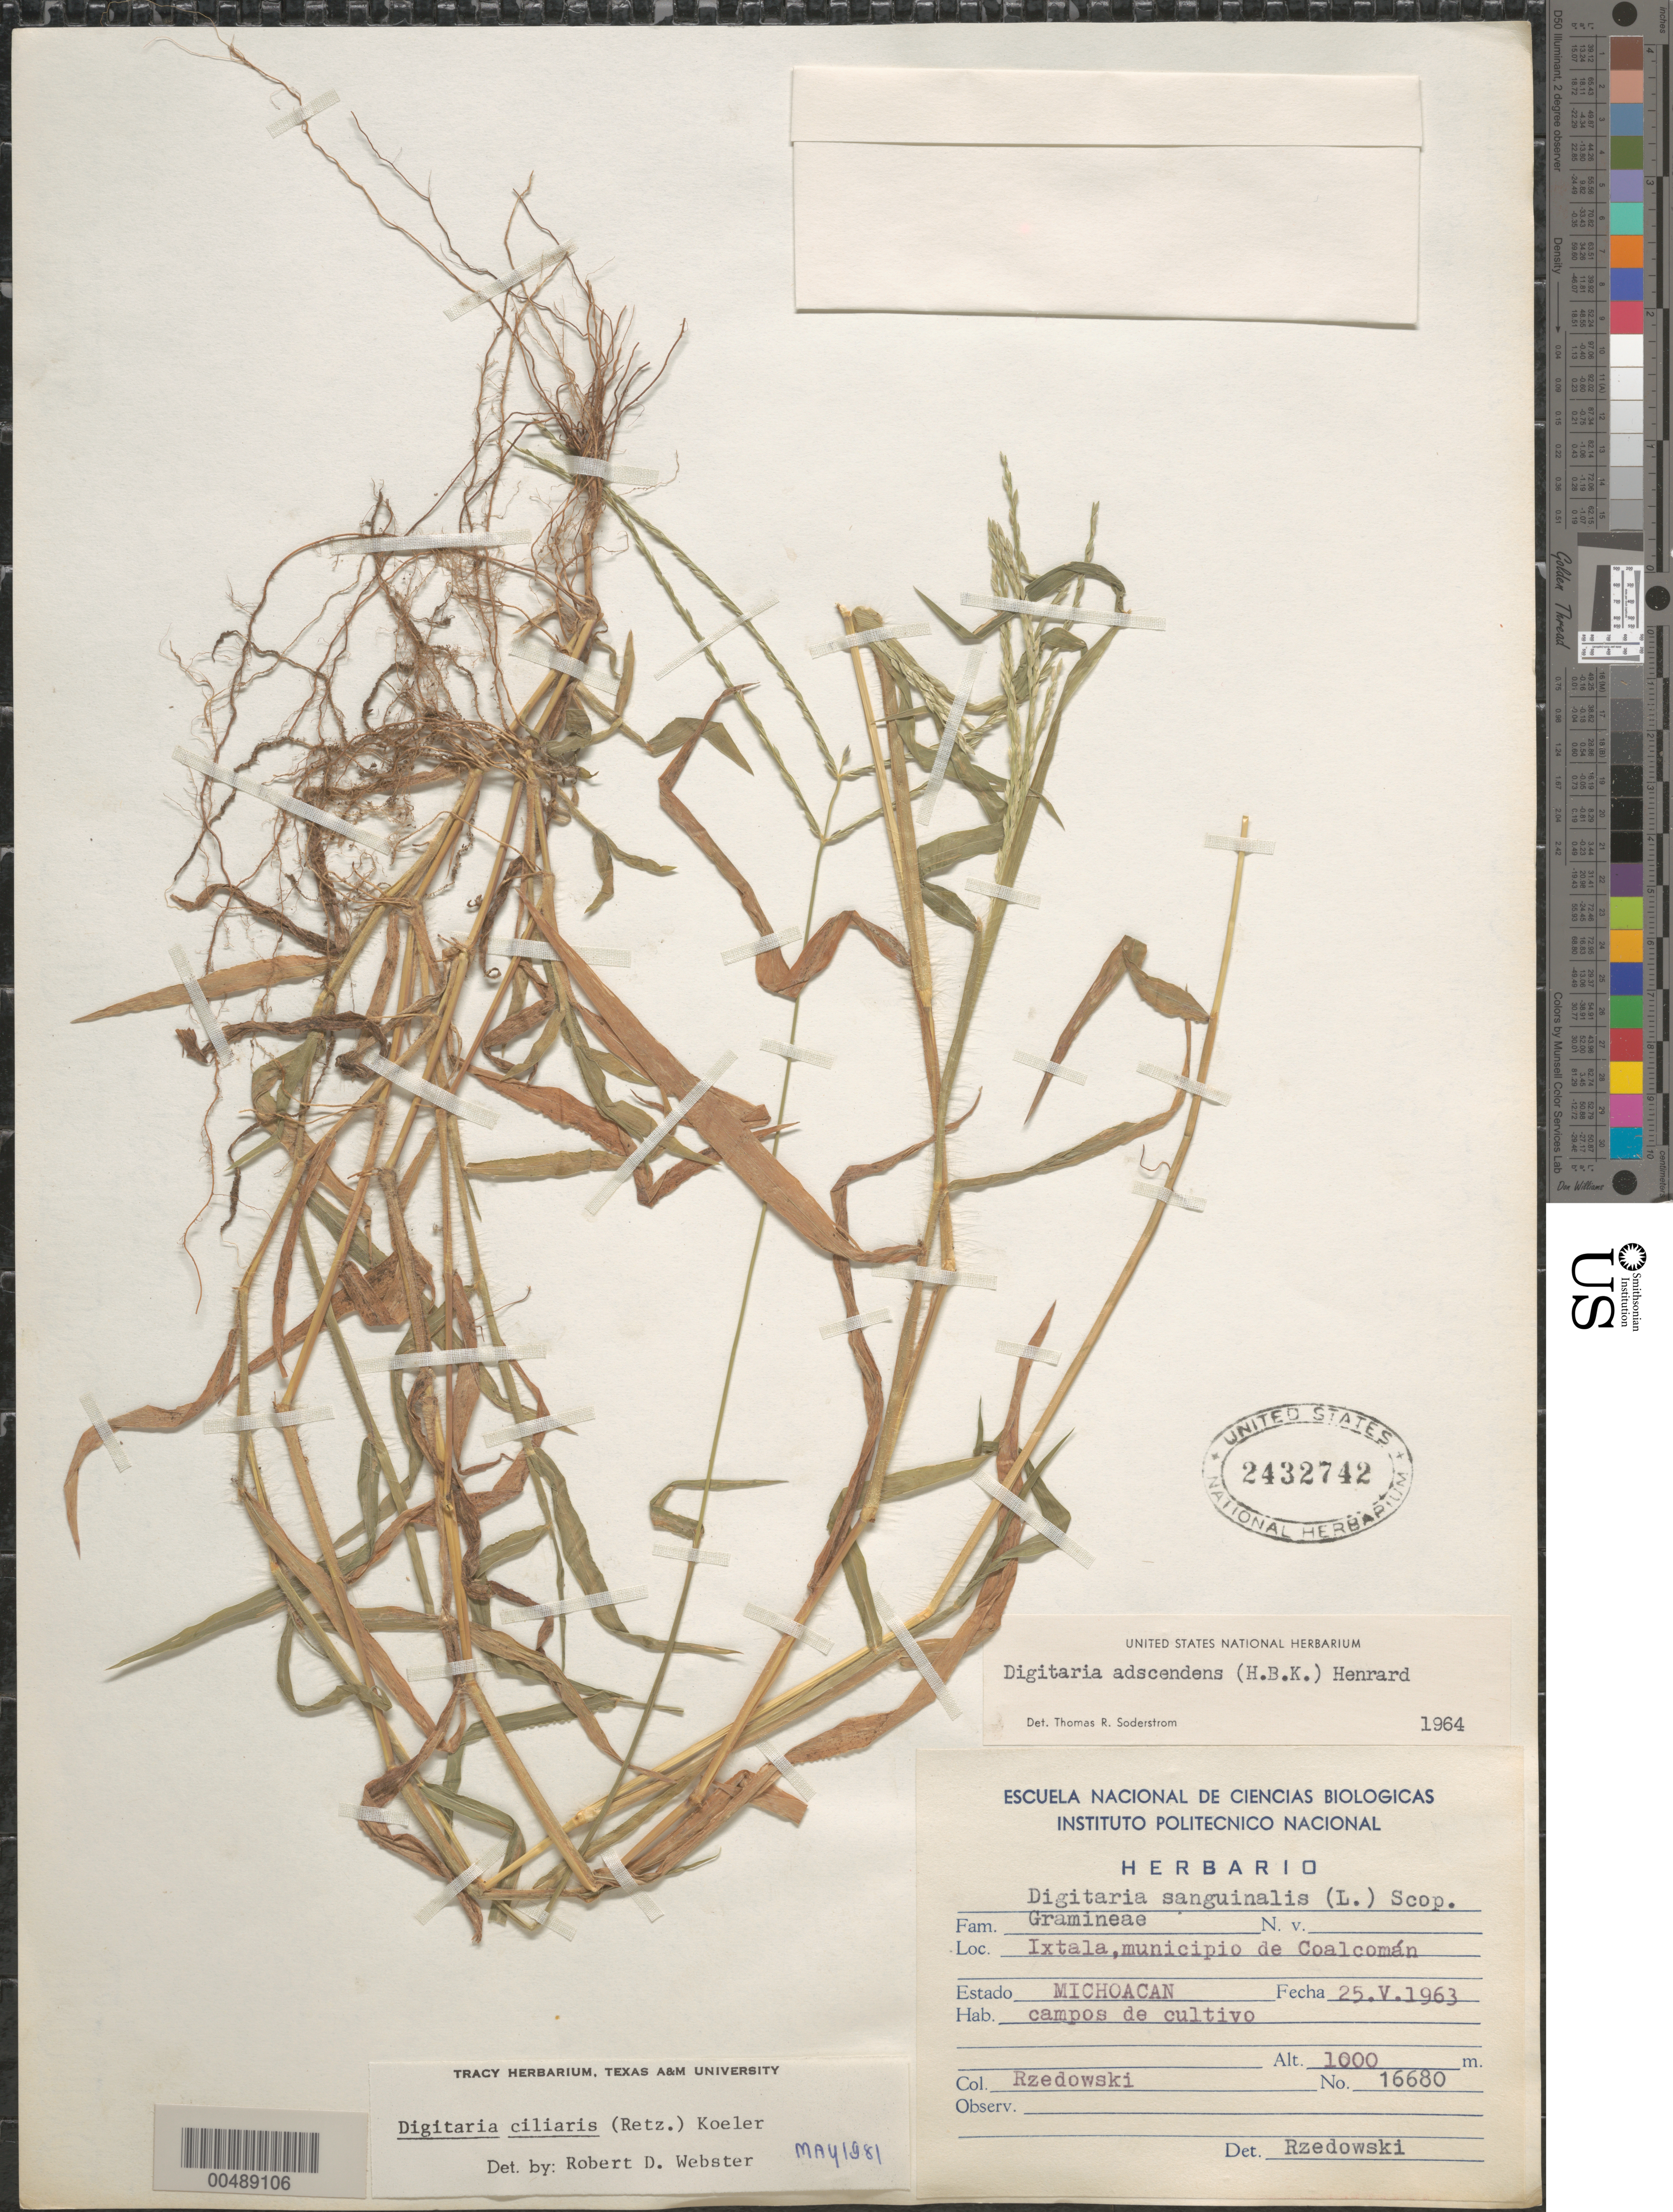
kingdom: Plantae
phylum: Tracheophyta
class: Liliopsida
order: Poales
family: Poaceae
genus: Digitaria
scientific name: Digitaria ciliaris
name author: (Retz.) Koeler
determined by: Webster, Robert D.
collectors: J. Rzedowski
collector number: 16680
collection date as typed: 25 May 1963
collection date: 1963-05-25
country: Mexico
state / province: Michoacán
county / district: Coalcomán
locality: Ixtala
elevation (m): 1000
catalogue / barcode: US 2432742